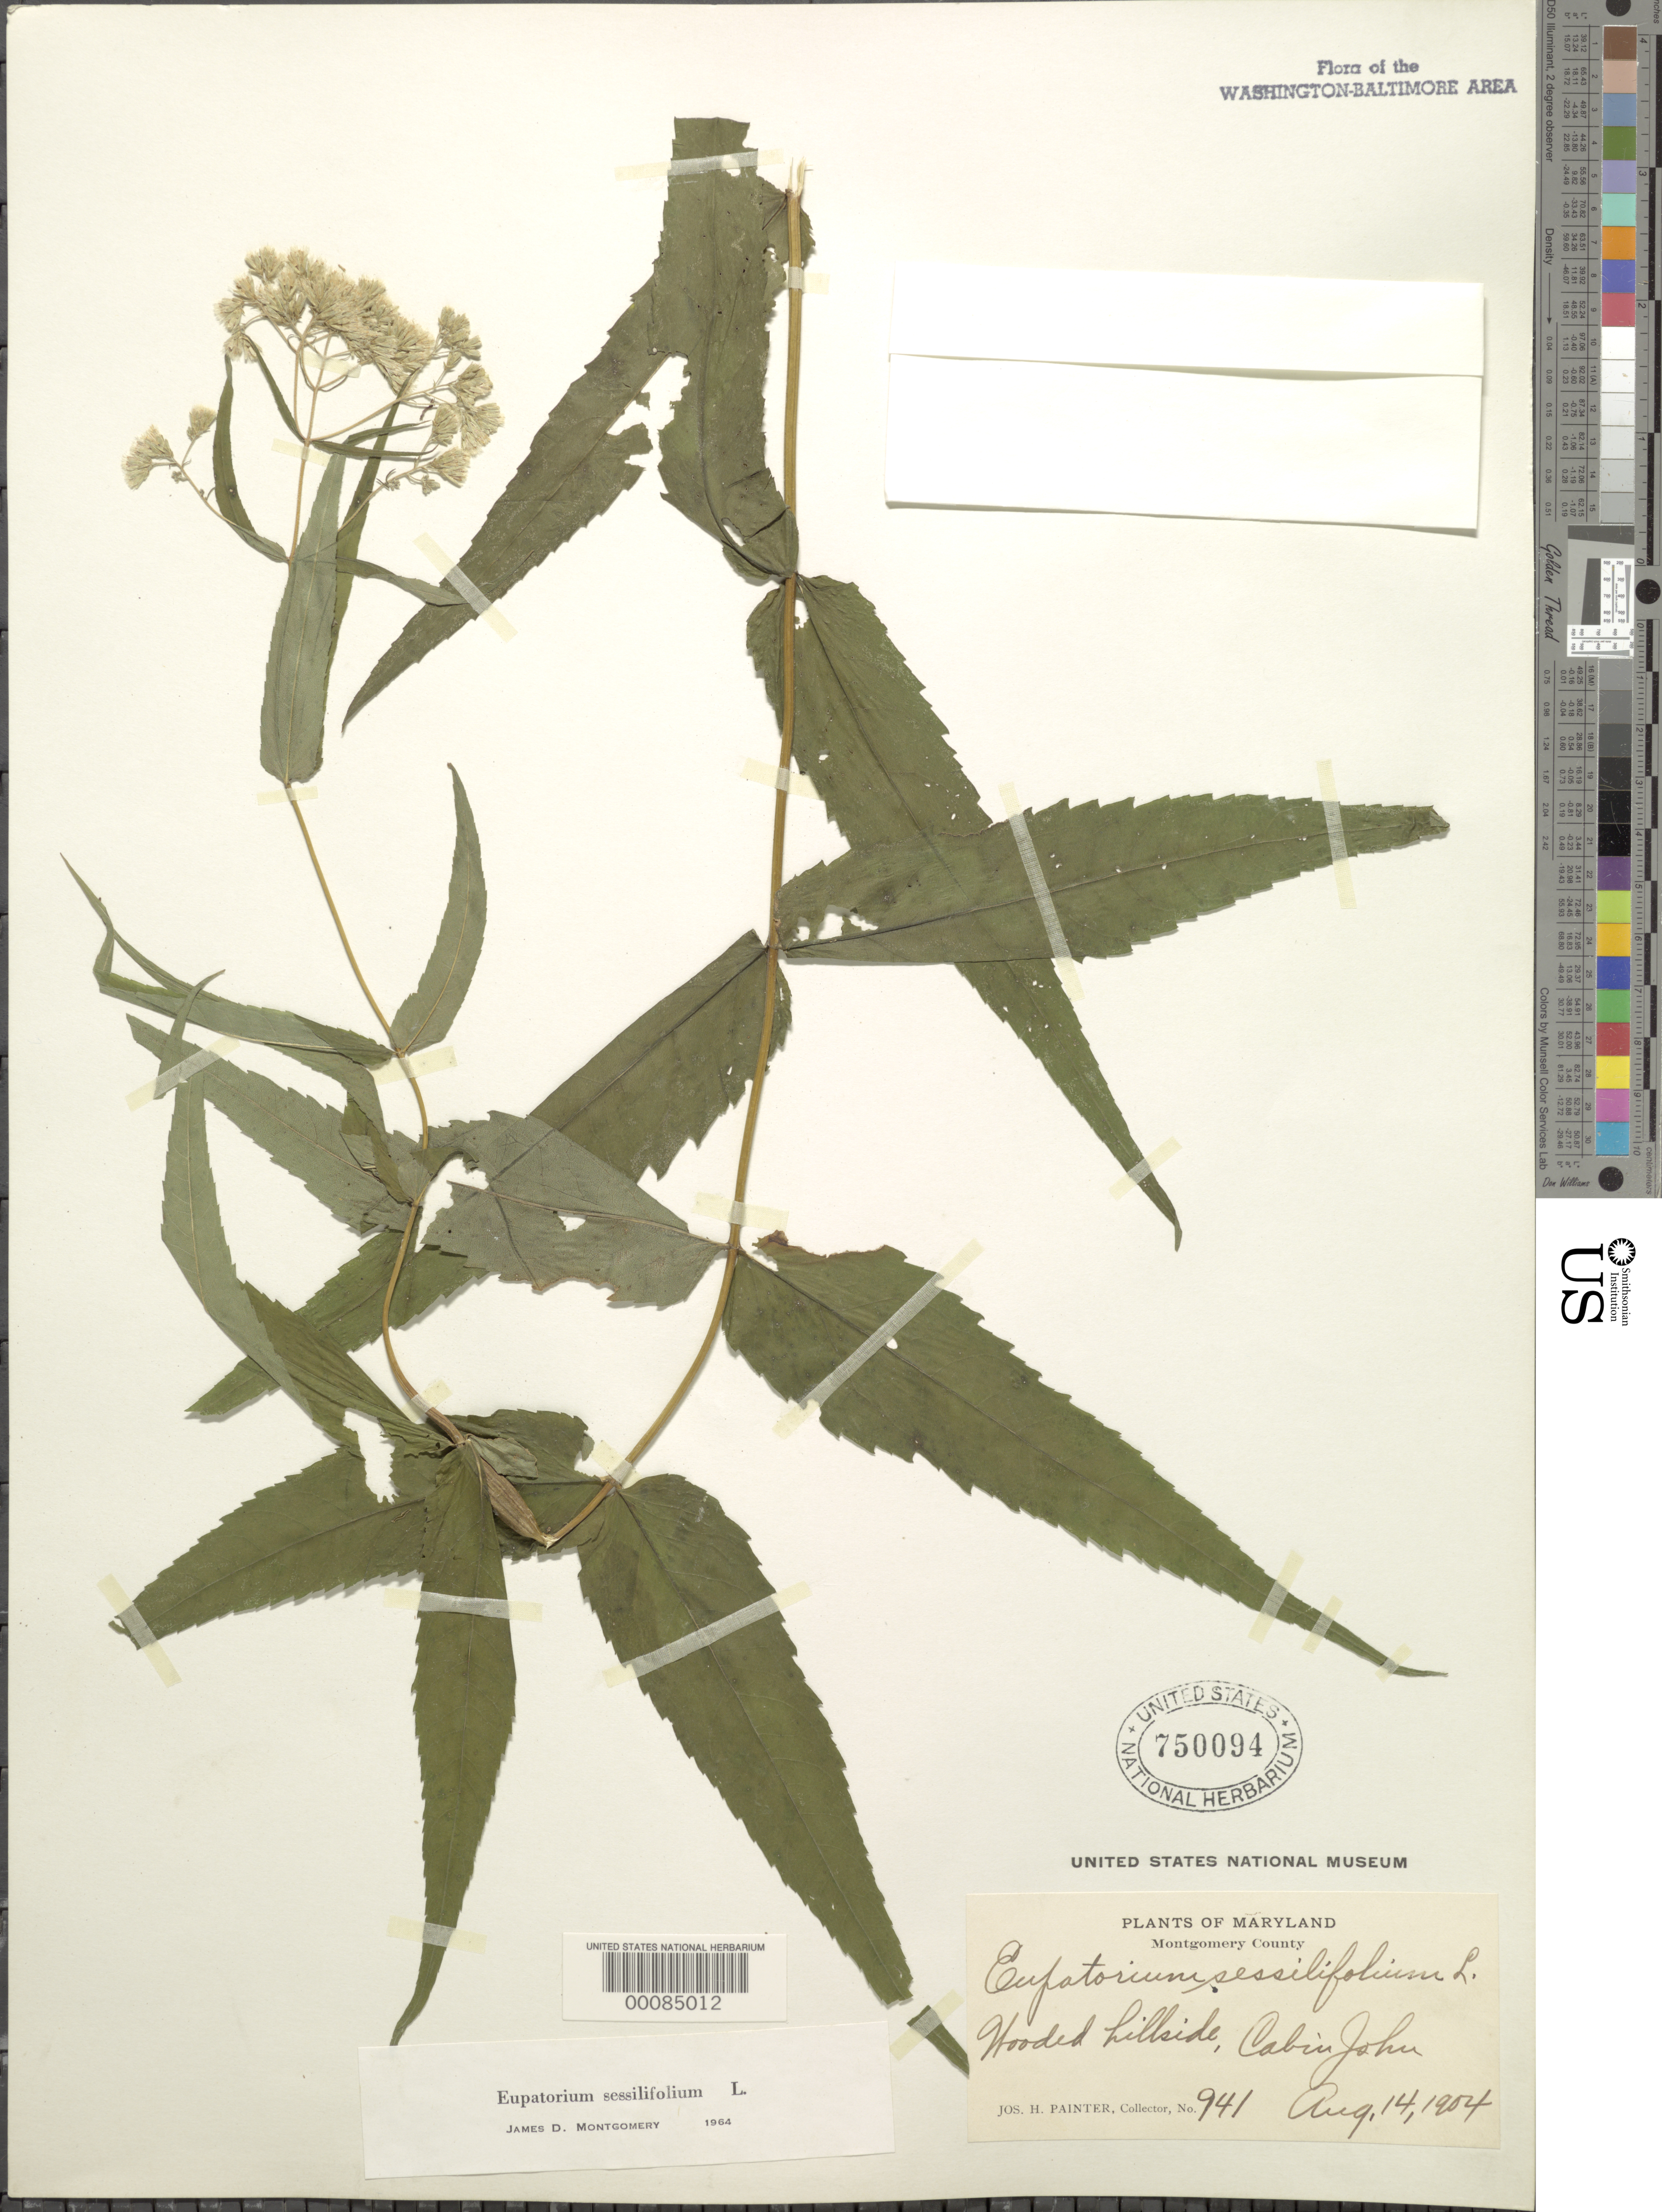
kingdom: Plantae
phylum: Tracheophyta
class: Magnoliopsida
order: Asterales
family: Asteraceae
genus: Eupatorium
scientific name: Eupatorium sessilifolium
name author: L.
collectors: J. H. Painter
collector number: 941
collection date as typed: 14 Aug 1904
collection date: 1904-08-14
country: United States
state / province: Maryland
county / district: Montgomery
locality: Cabin John C. & O. Canal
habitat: Wooded hillside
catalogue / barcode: US 750094